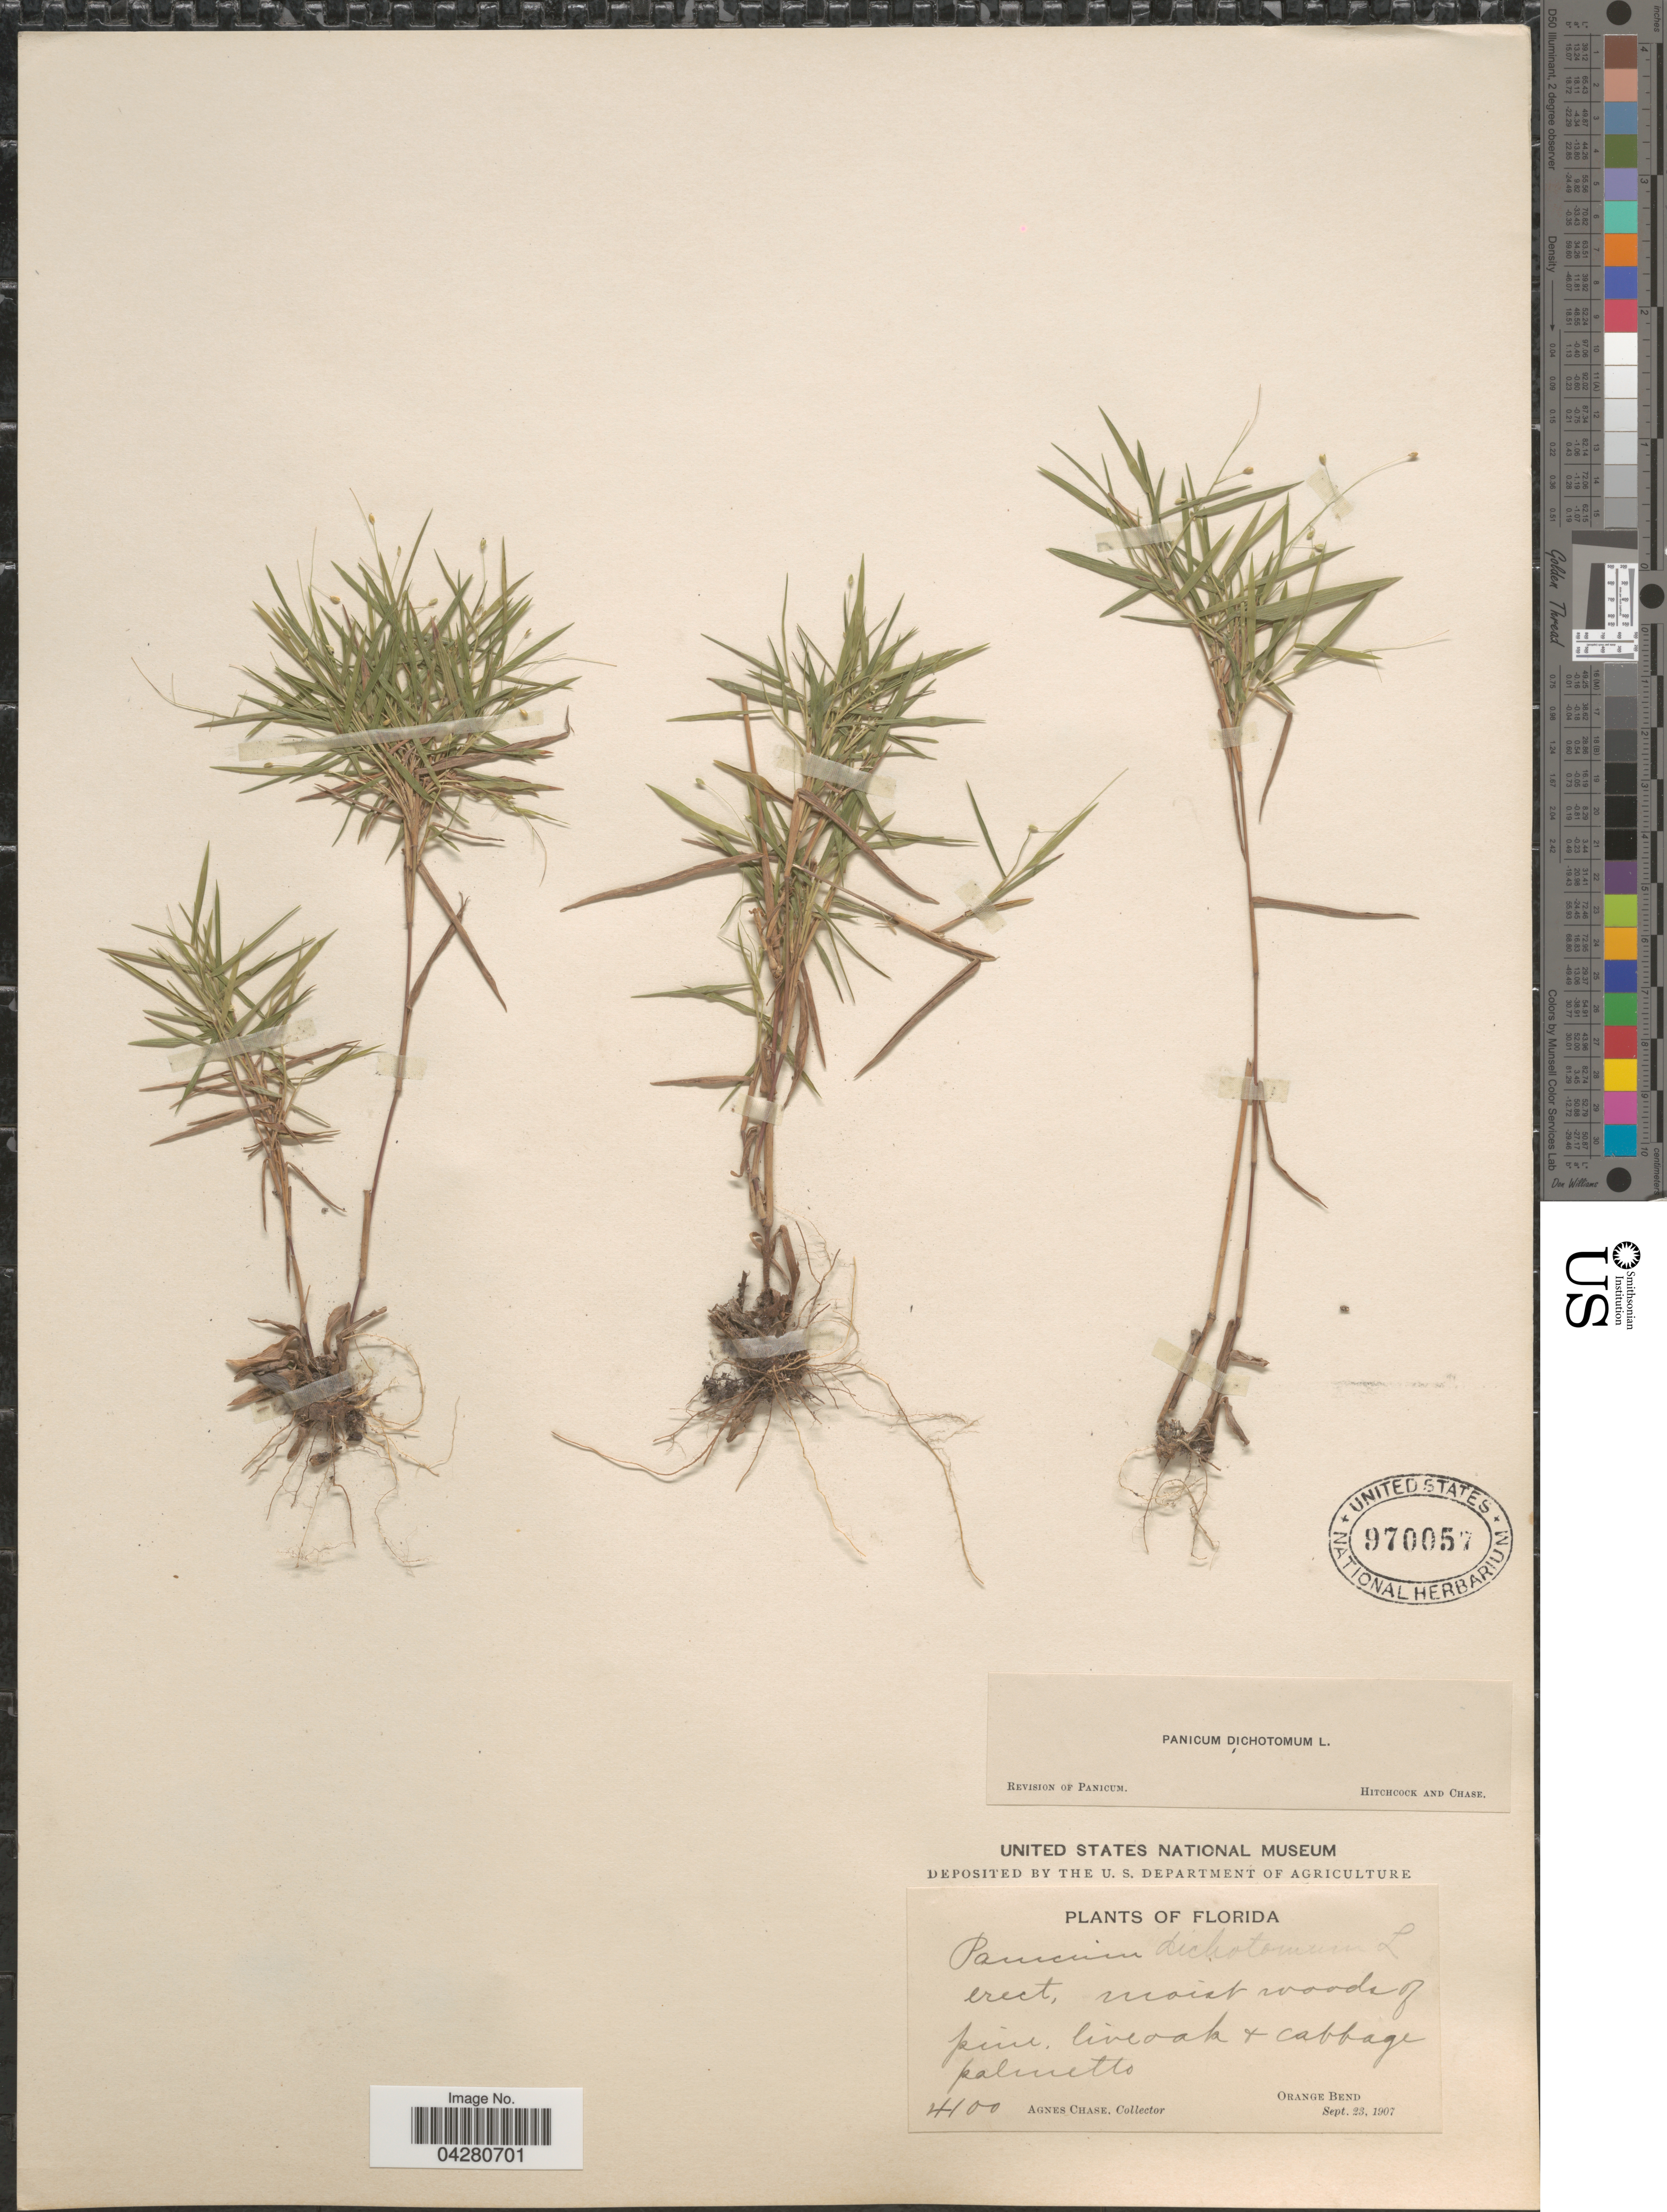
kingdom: Plantae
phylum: Tracheophyta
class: Liliopsida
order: Poales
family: Poaceae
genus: Dichanthelium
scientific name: Dichanthelium dichotomum var. dichotomum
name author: (L.) Gould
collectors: A. Chase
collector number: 4100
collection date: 1907-09-23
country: United States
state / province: Florida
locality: Orange Bend.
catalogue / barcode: US 970057